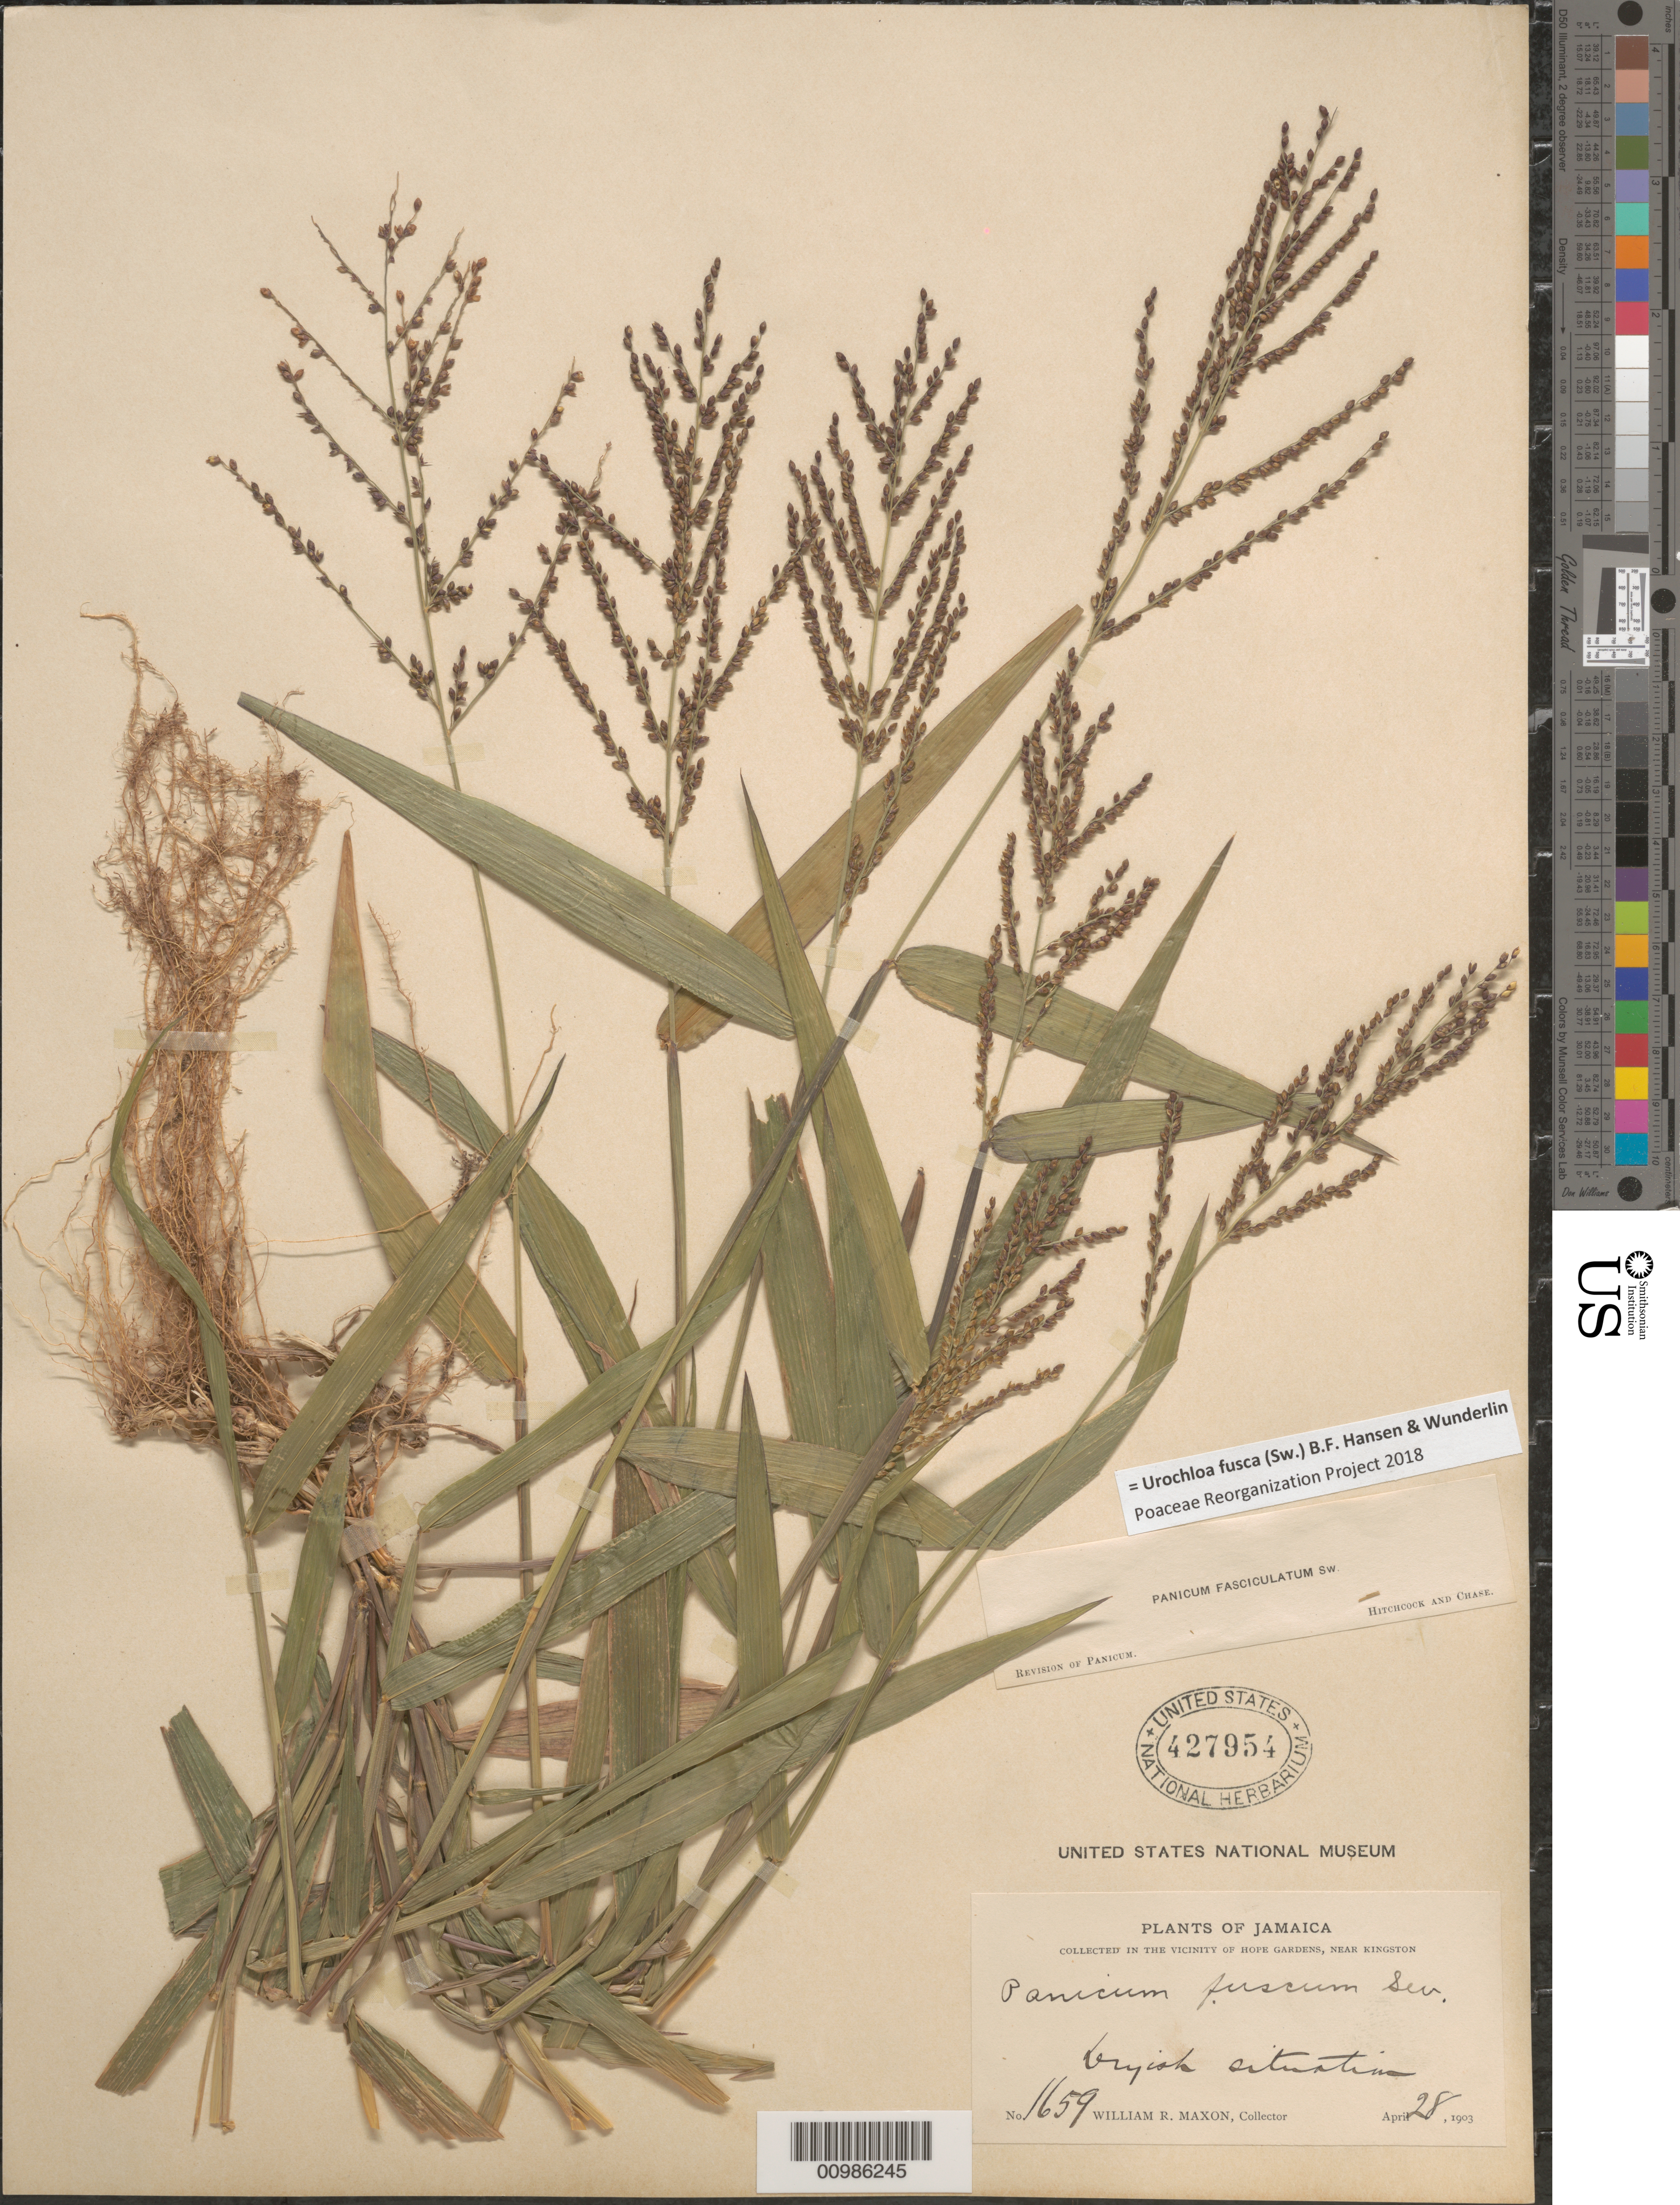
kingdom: Plantae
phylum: Tracheophyta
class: Liliopsida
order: Poales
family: Poaceae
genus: Brachiaria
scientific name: Brachiaria fasciculata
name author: (Sw.) Parodi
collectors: W. R. Maxon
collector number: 1659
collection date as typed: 28 Apr 1903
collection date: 1903-04-28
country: Jamaica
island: Jamaica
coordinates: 0 N, 0 E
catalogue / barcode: US 427954